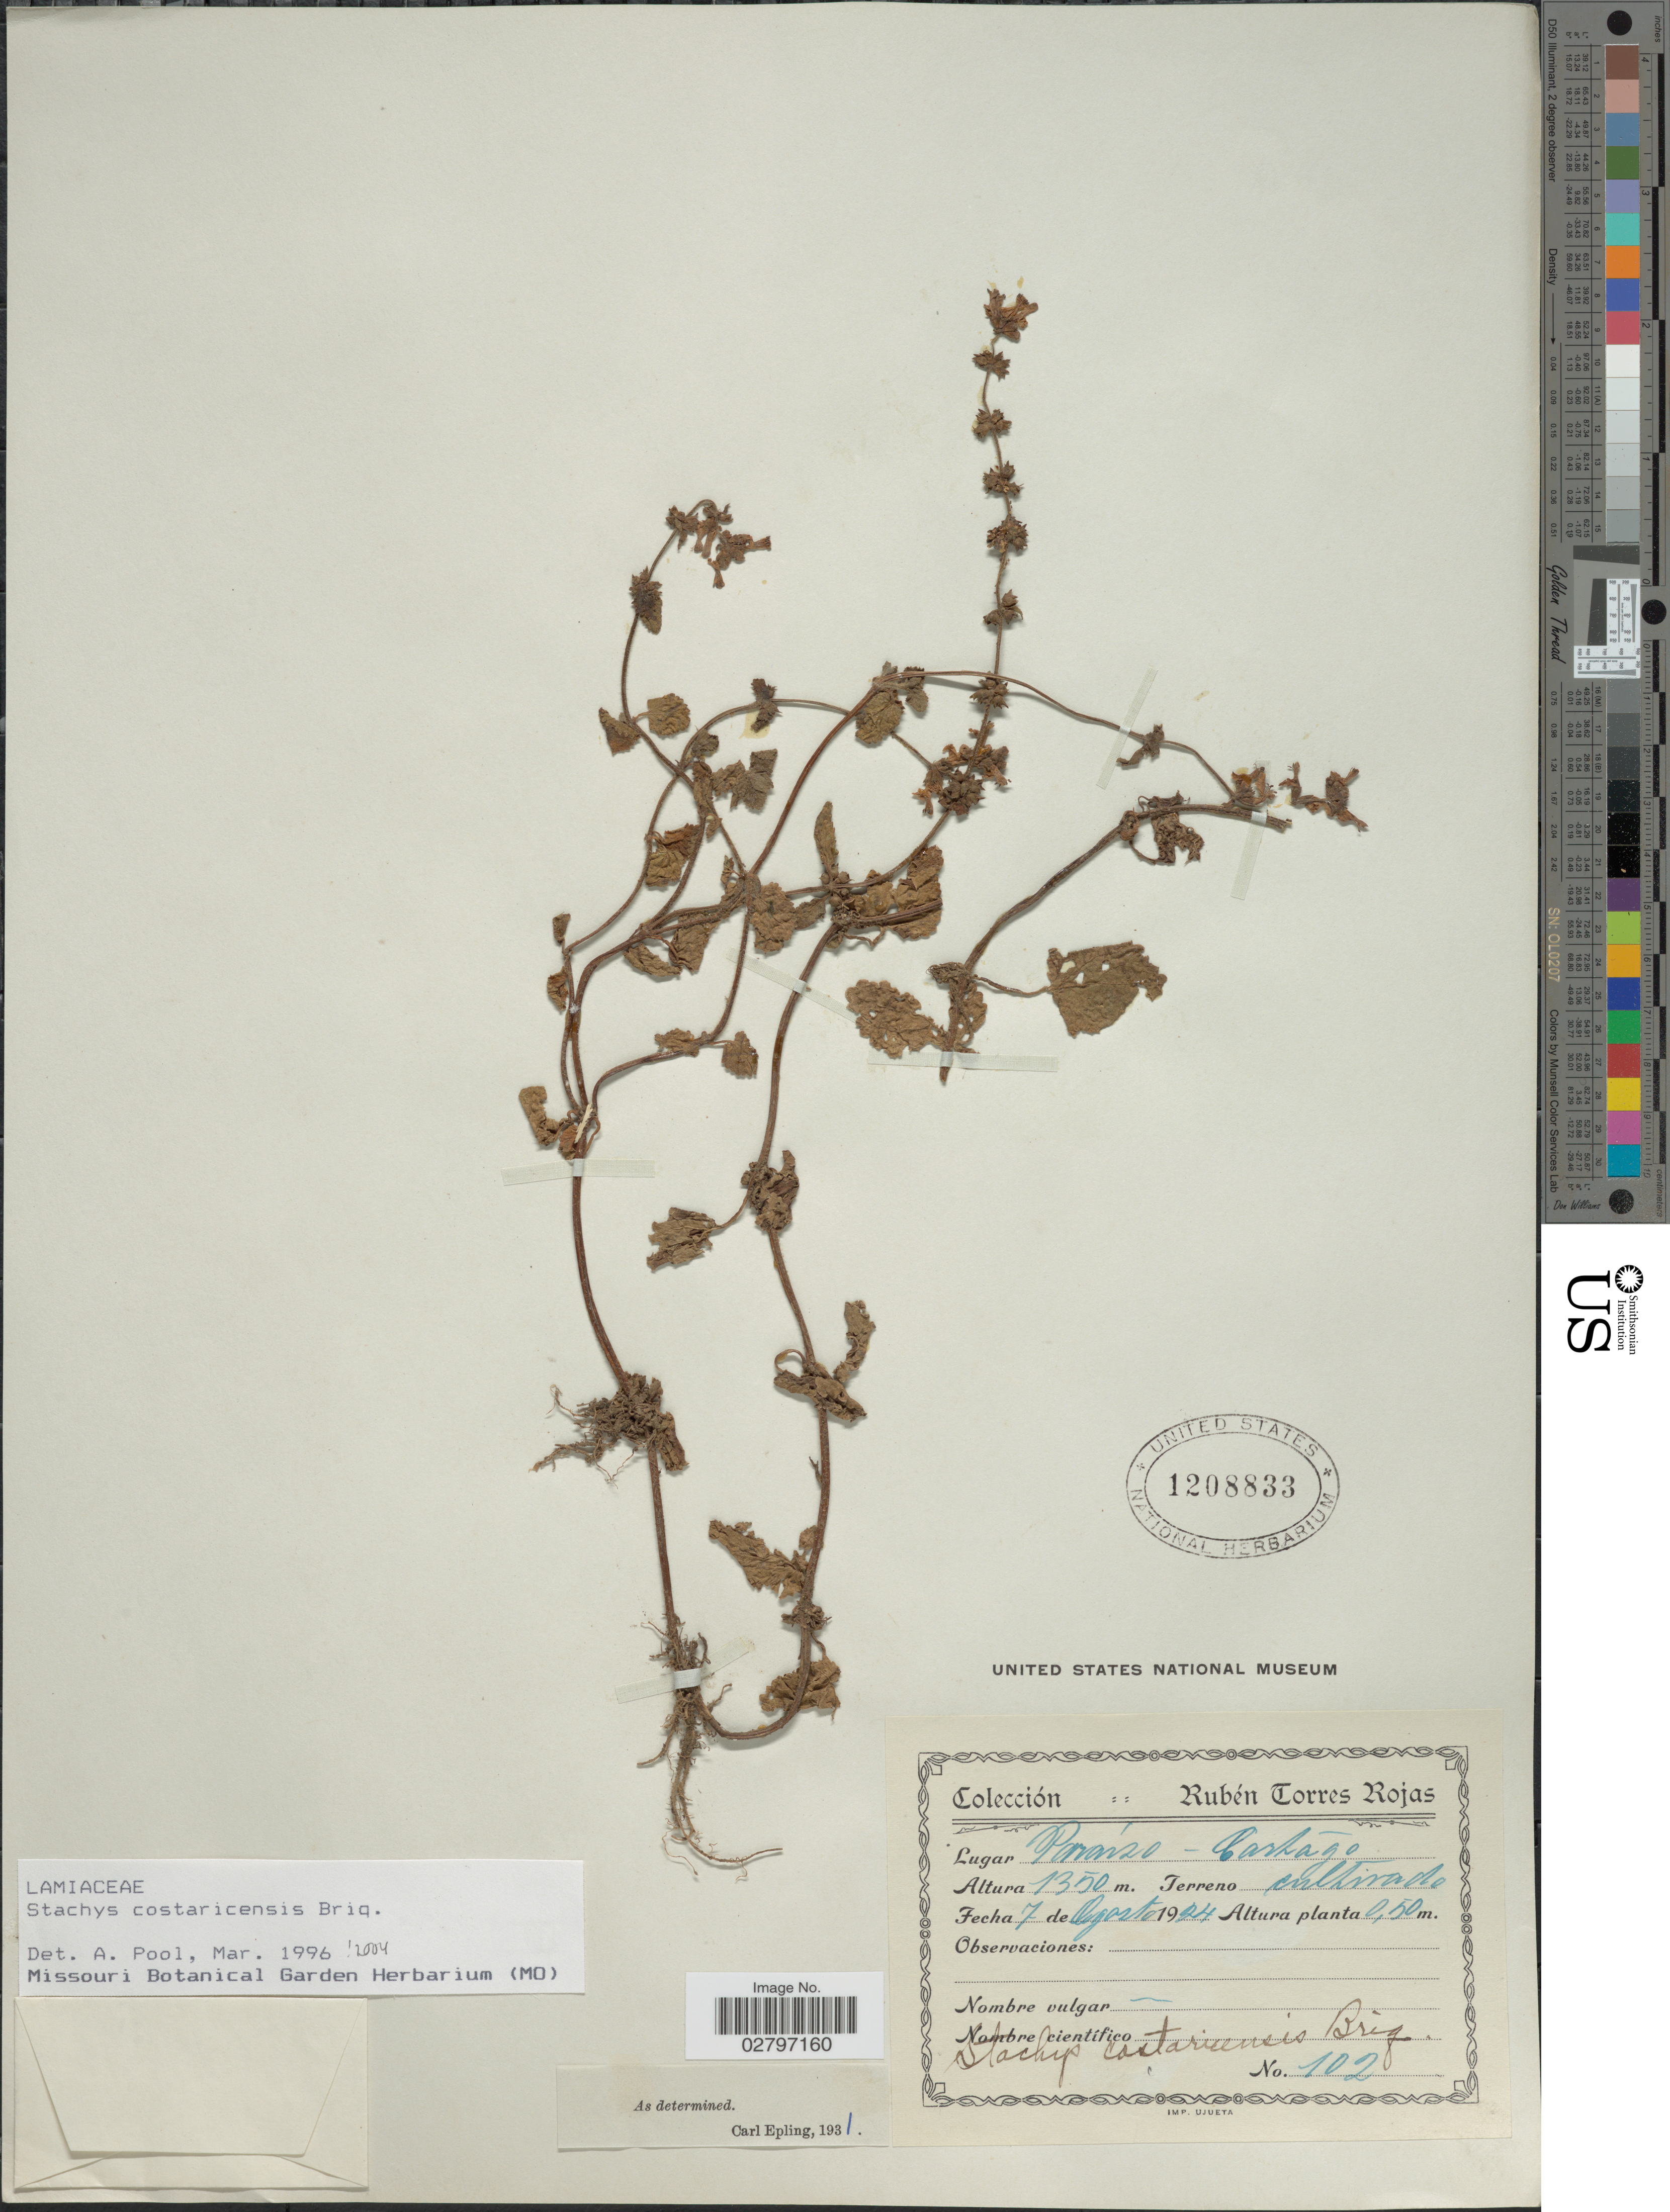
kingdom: Plantae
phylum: Tracheophyta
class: Magnoliopsida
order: Lamiales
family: Lamiaceae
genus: Stachys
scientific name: Stachys costaricensis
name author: Briq.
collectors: R. Torres Rojas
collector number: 102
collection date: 1924-08-07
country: Costa Rica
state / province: Cartago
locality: Paraíso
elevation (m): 1350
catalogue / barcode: US 1208833